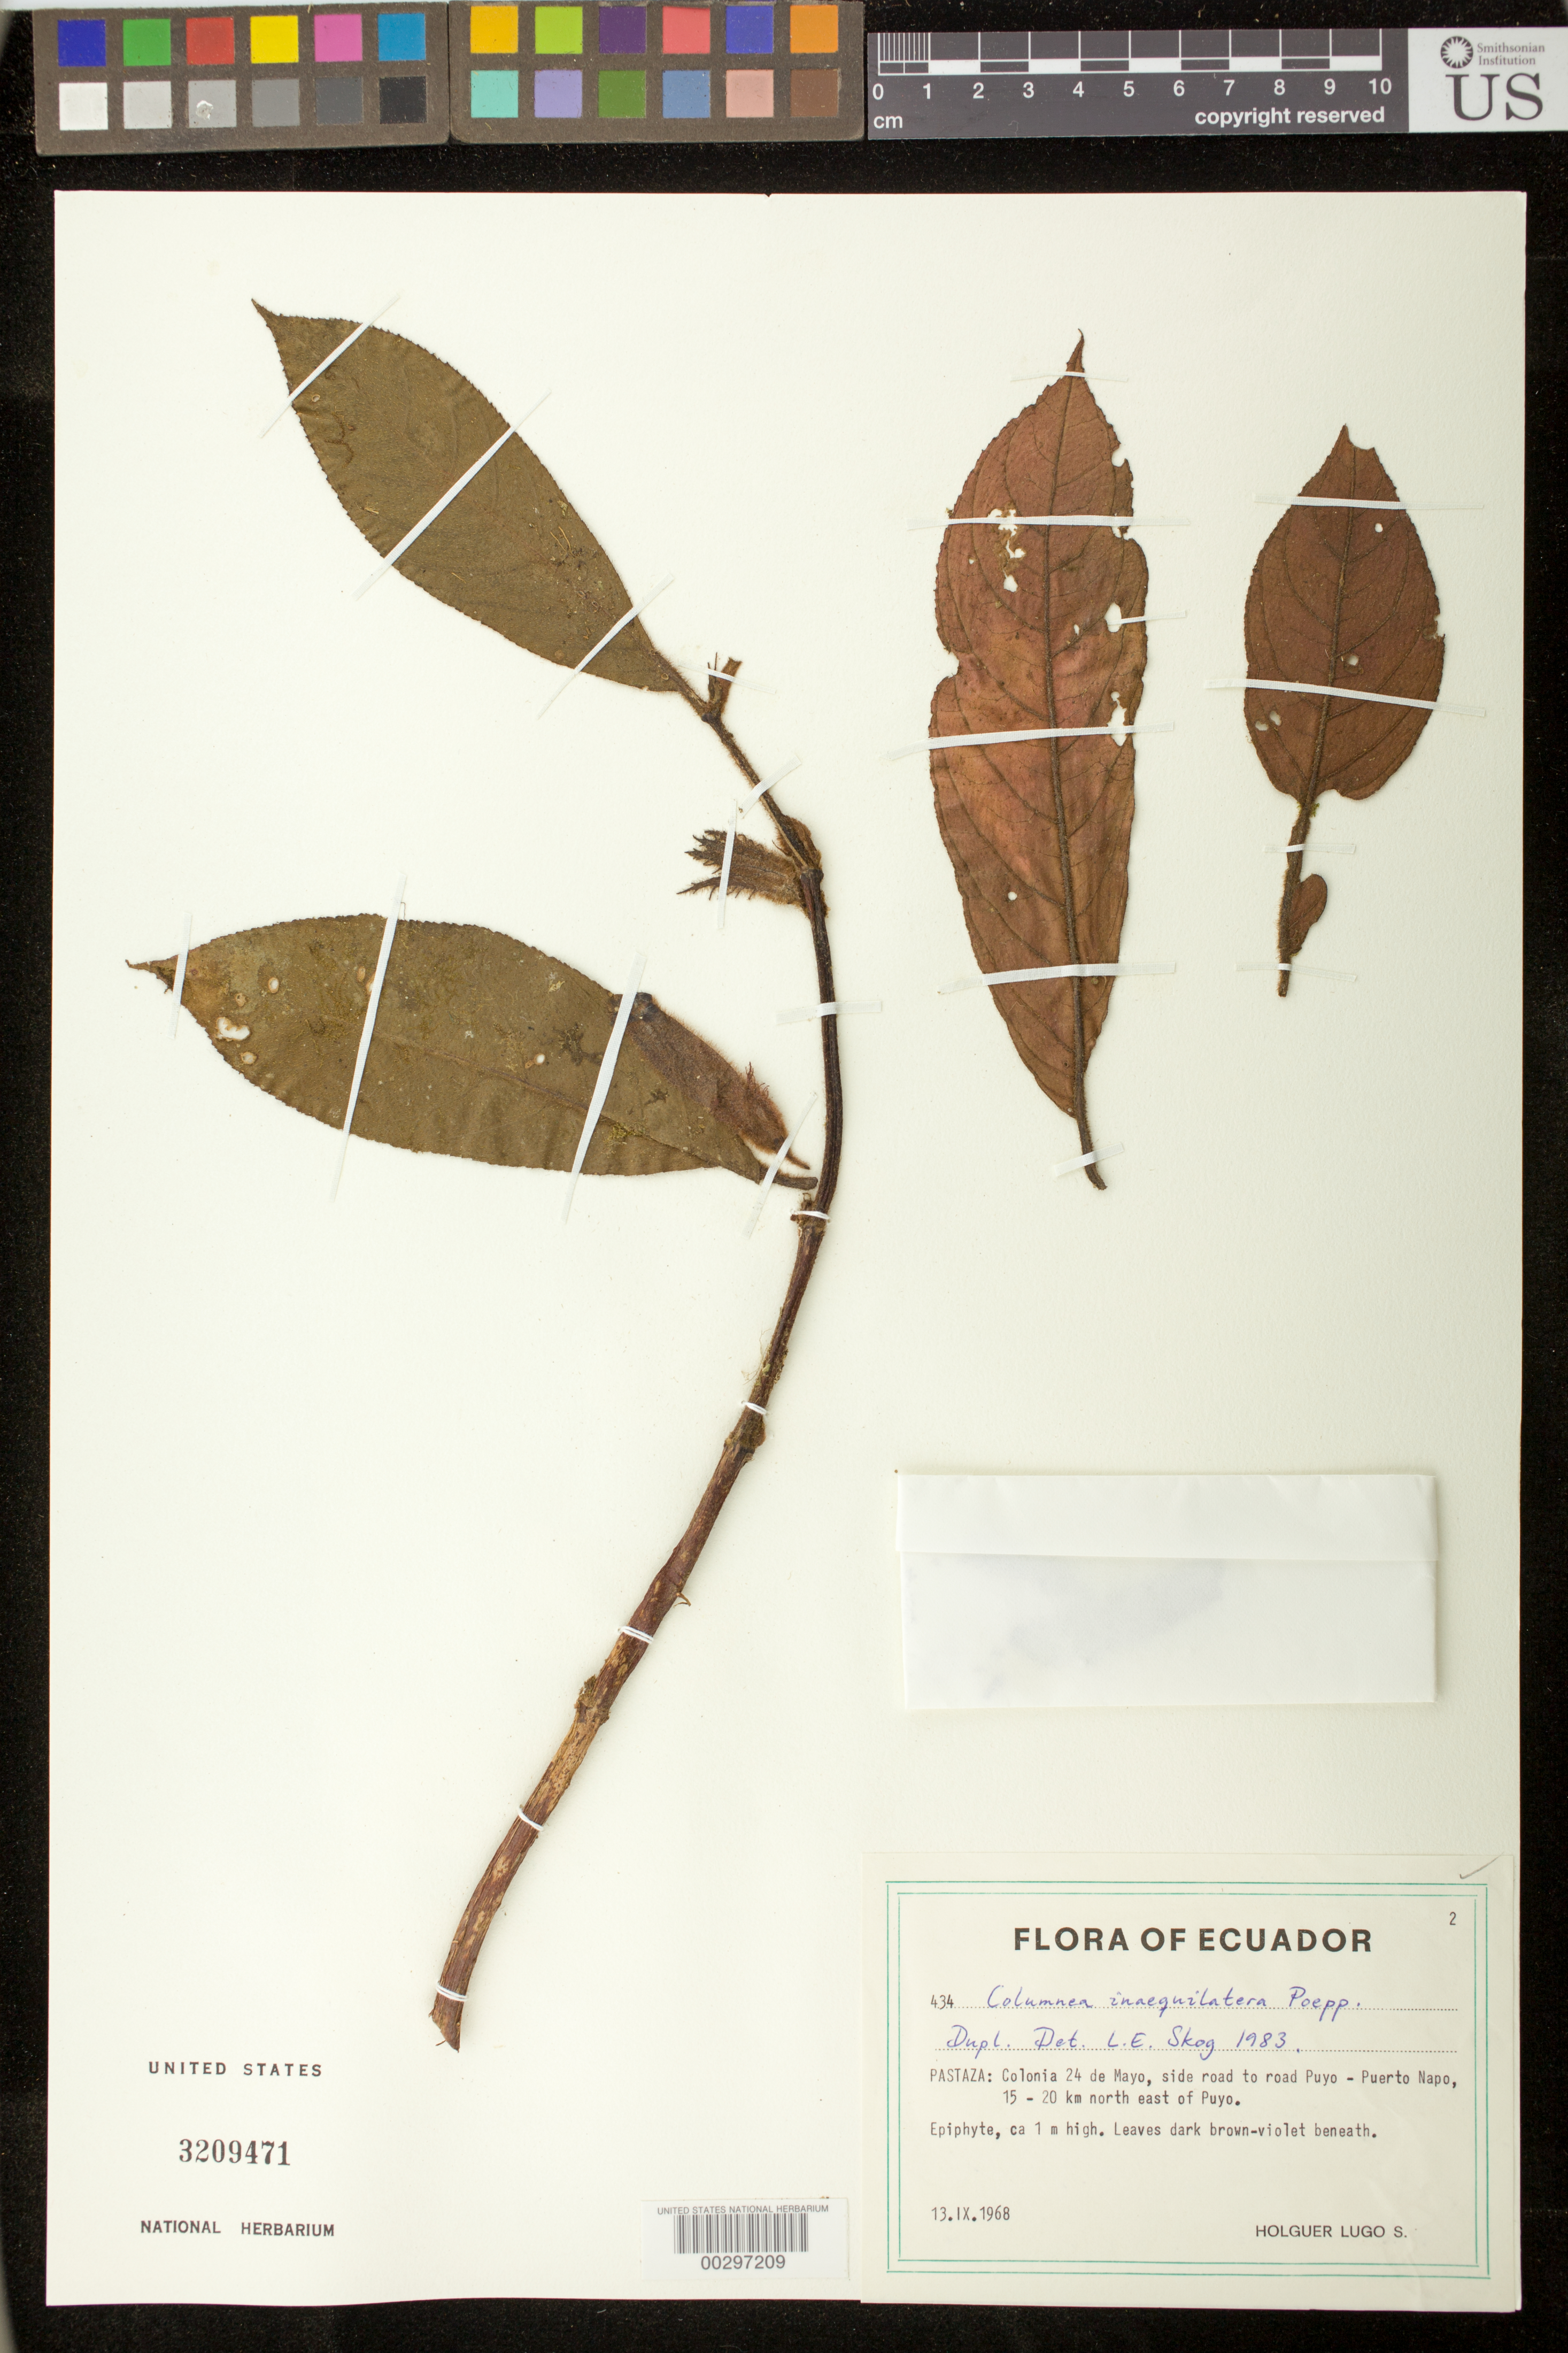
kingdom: Plantae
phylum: Tracheophyta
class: Magnoliopsida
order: Lamiales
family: Gesneriaceae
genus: Columnea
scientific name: Columnea inaequilatera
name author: Poepp.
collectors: H. Lugo S.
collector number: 434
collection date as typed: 13 Sep 1968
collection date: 1968-09-13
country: Ecuador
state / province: Pastaza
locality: Colonia de Mayo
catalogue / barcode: US 3209471